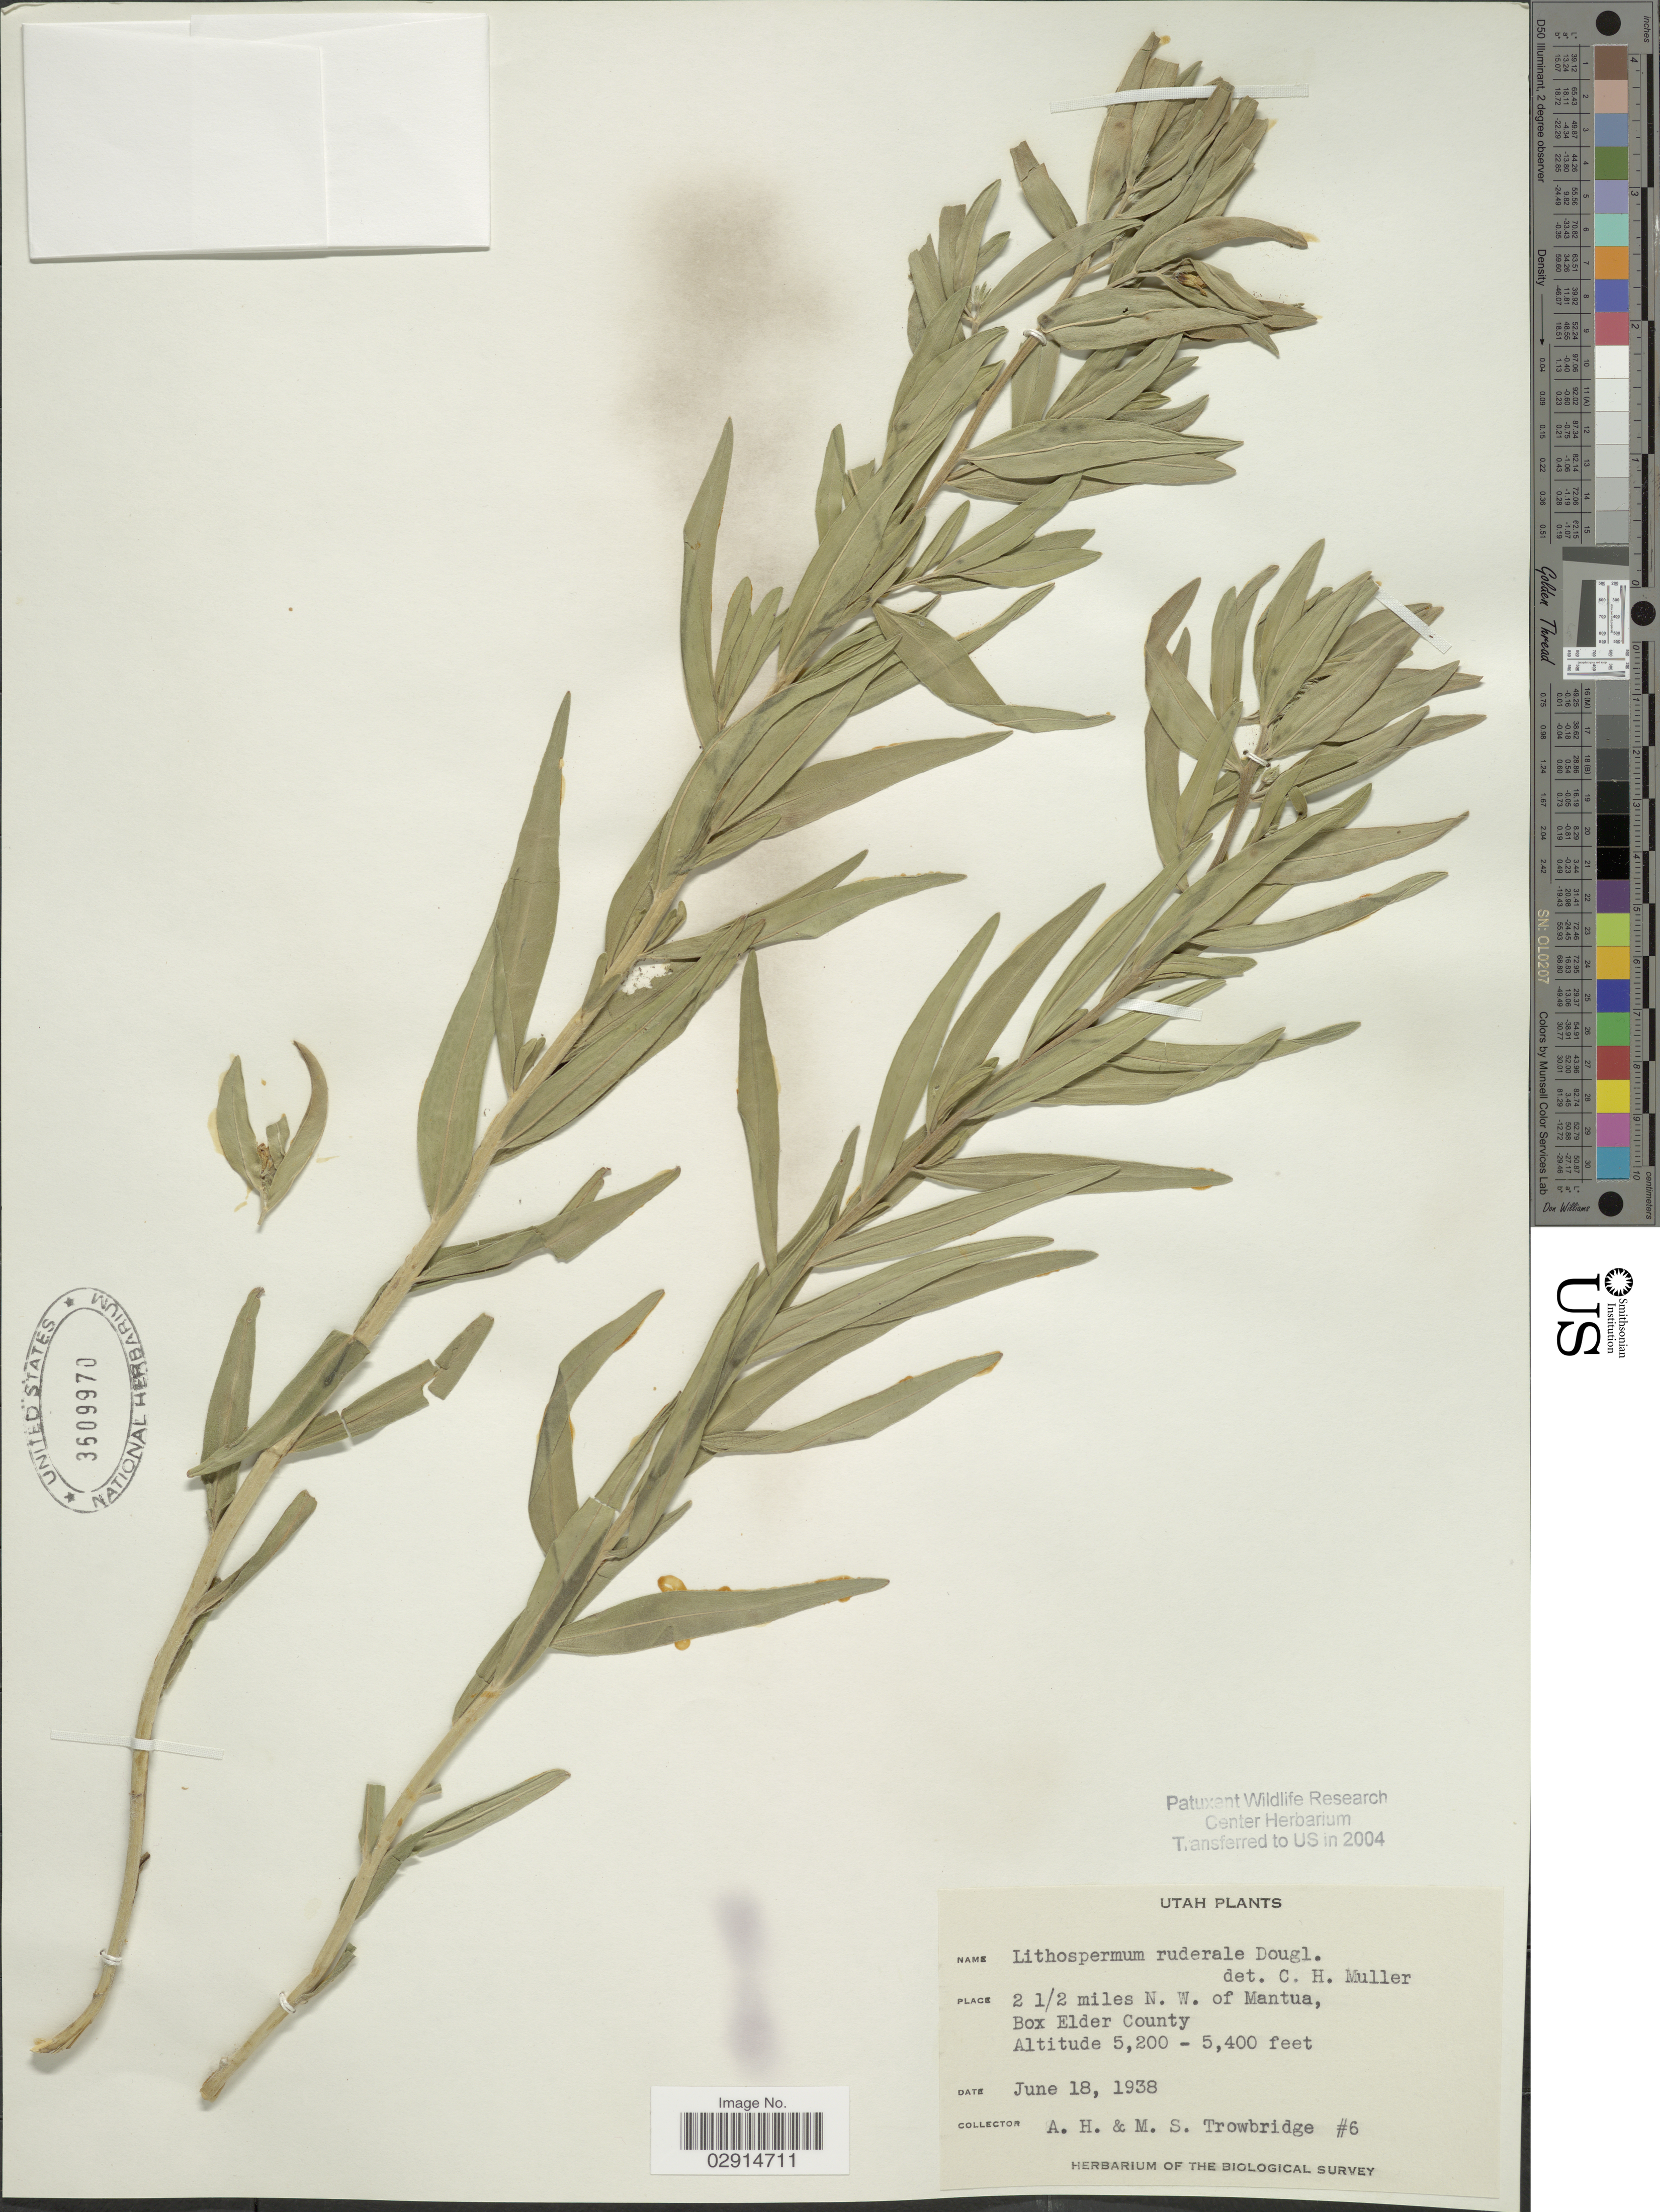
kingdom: Plantae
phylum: Tracheophyta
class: Magnoliopsida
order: Boraginales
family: Boraginaceae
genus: Lithospermum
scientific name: Lithospermum ruderale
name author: Douglas ex Lehm.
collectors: A. H. Trowbridge & M. Trowbridge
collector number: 6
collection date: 1938-06-18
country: United States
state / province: Utah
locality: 2 1/2 miles N.W. of Mantua, Box Elder County.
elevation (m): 1585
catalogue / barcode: US 3609970